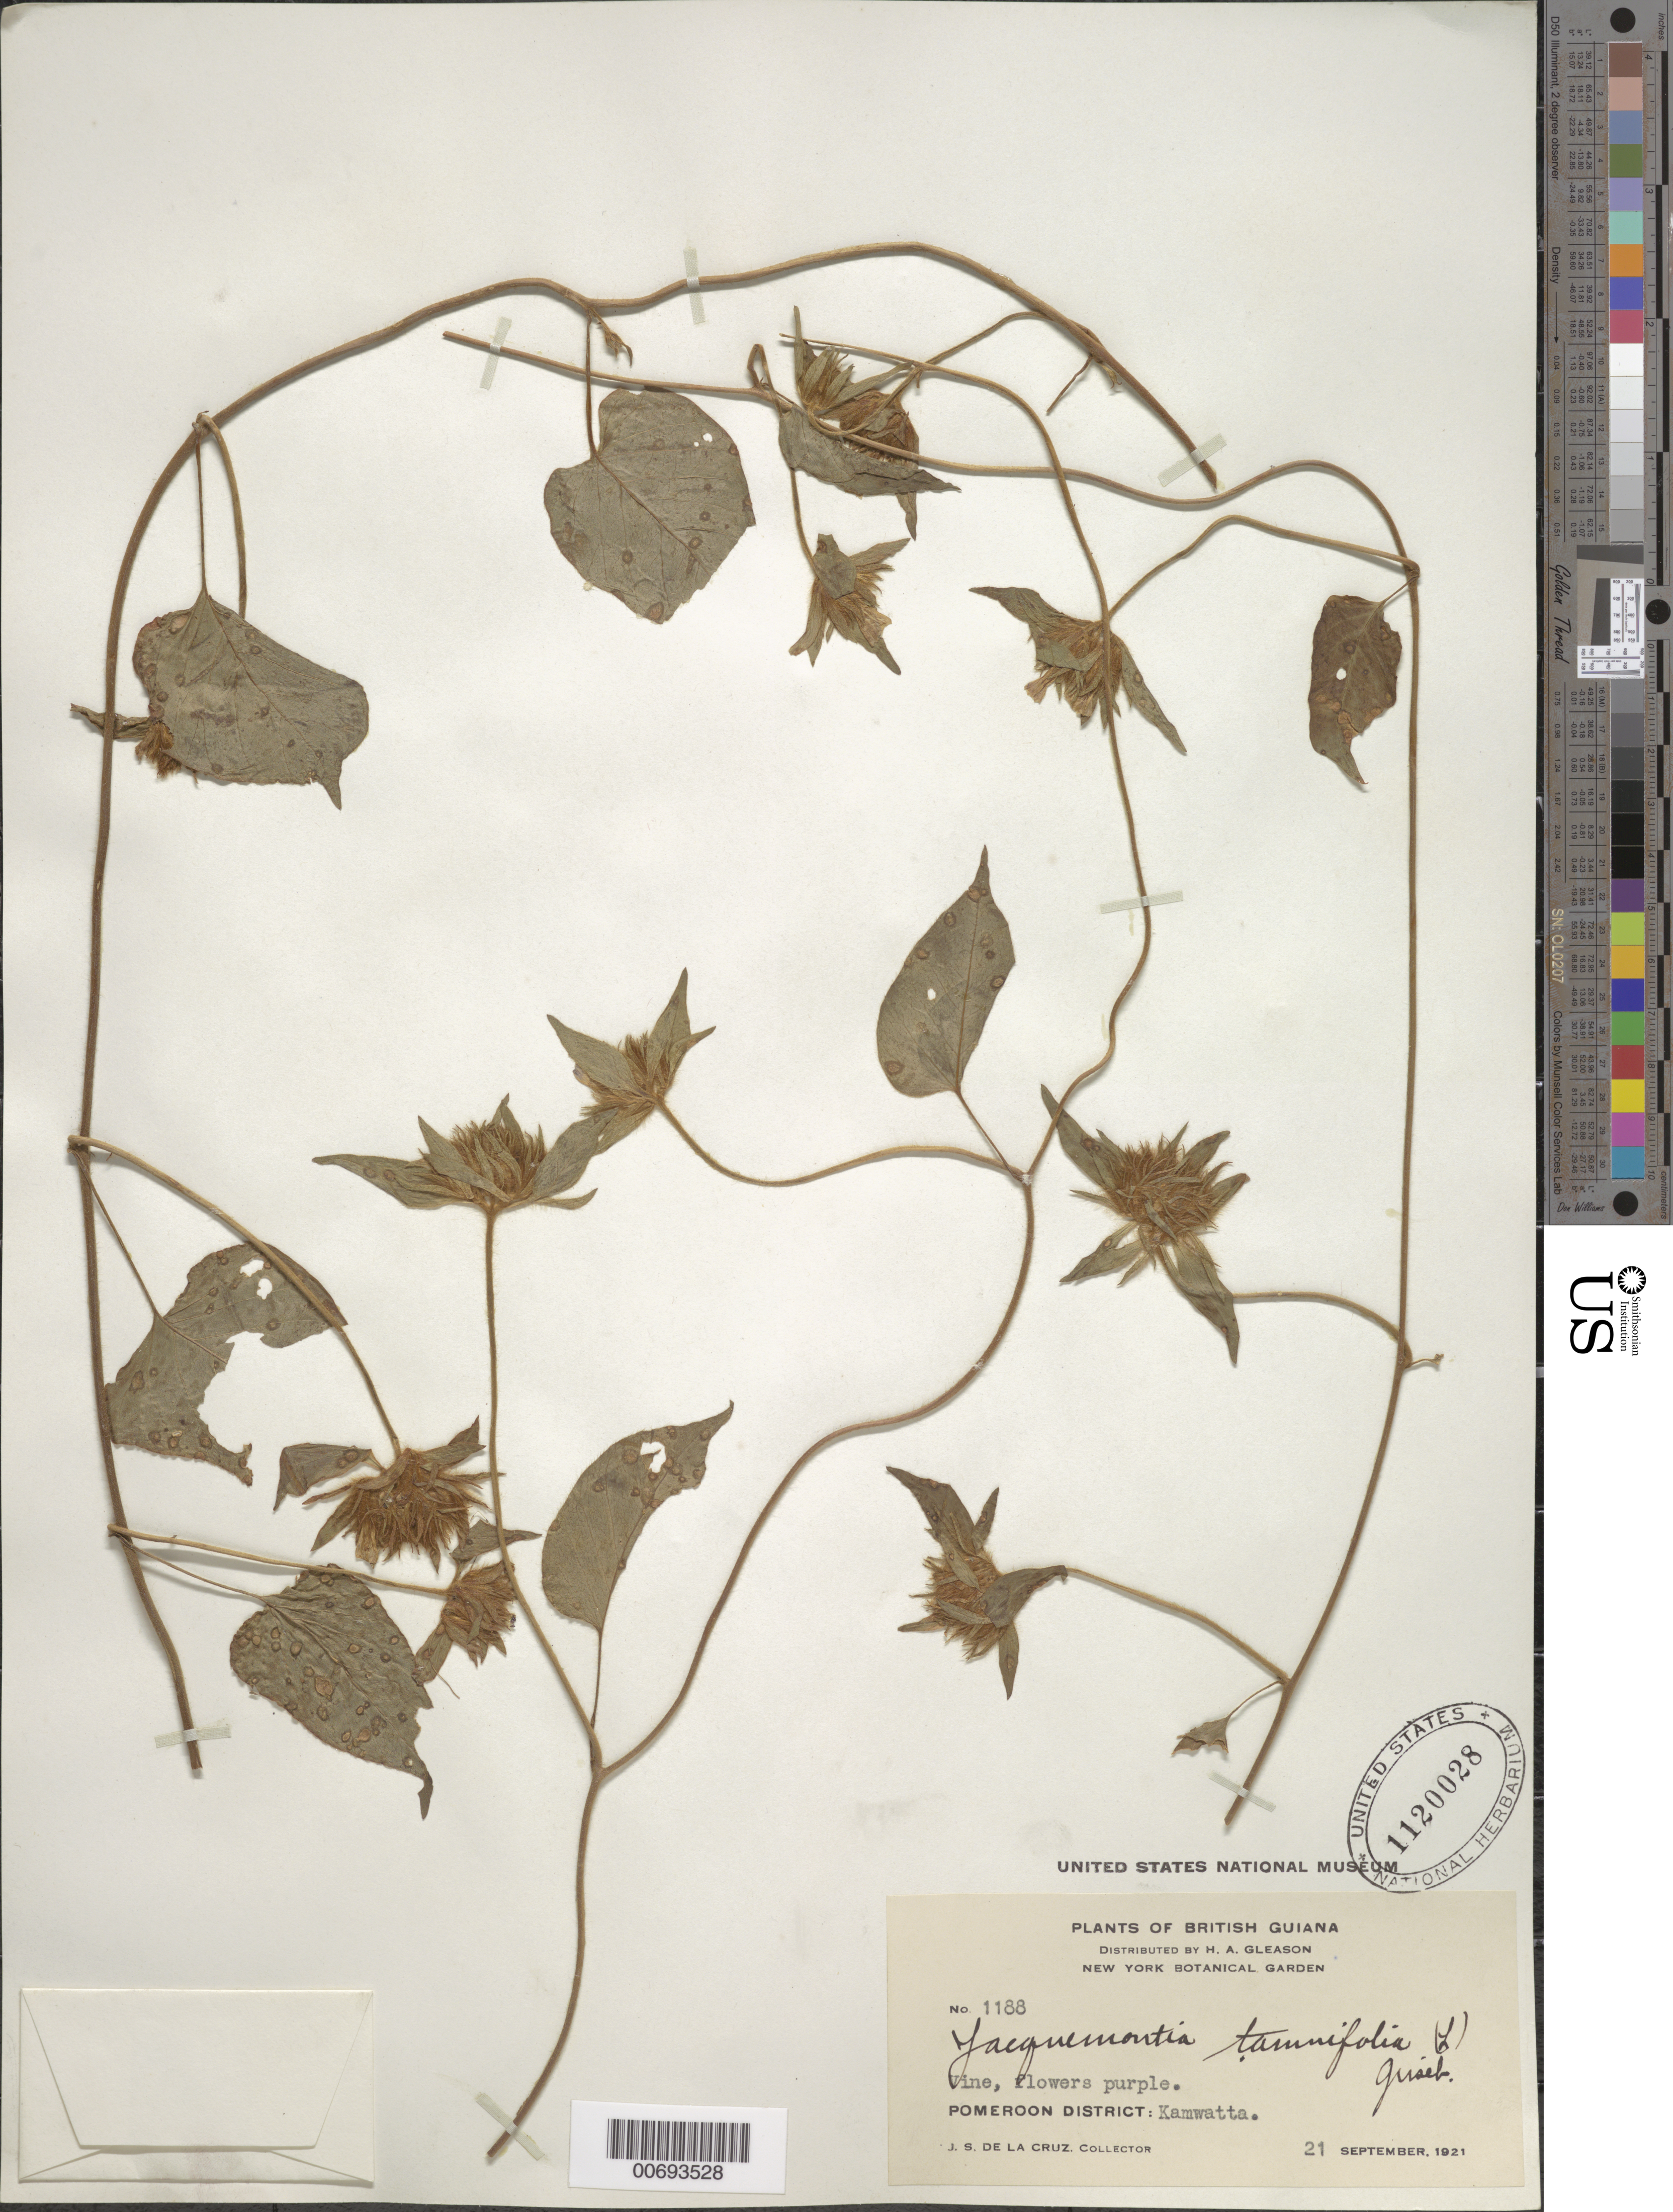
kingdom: Plantae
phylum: Tracheophyta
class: Magnoliopsida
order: Solanales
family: Convolvulaceae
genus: Jacquemontia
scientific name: Jacquemontia tamnifolia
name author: (L.) Griseb.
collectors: J. S. de la Cruz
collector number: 1188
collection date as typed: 21-Sep-21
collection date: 1921-09-21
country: Guyana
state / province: Barima-Waini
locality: Kamwatta, Pomeroon Dist.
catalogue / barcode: US 1120028